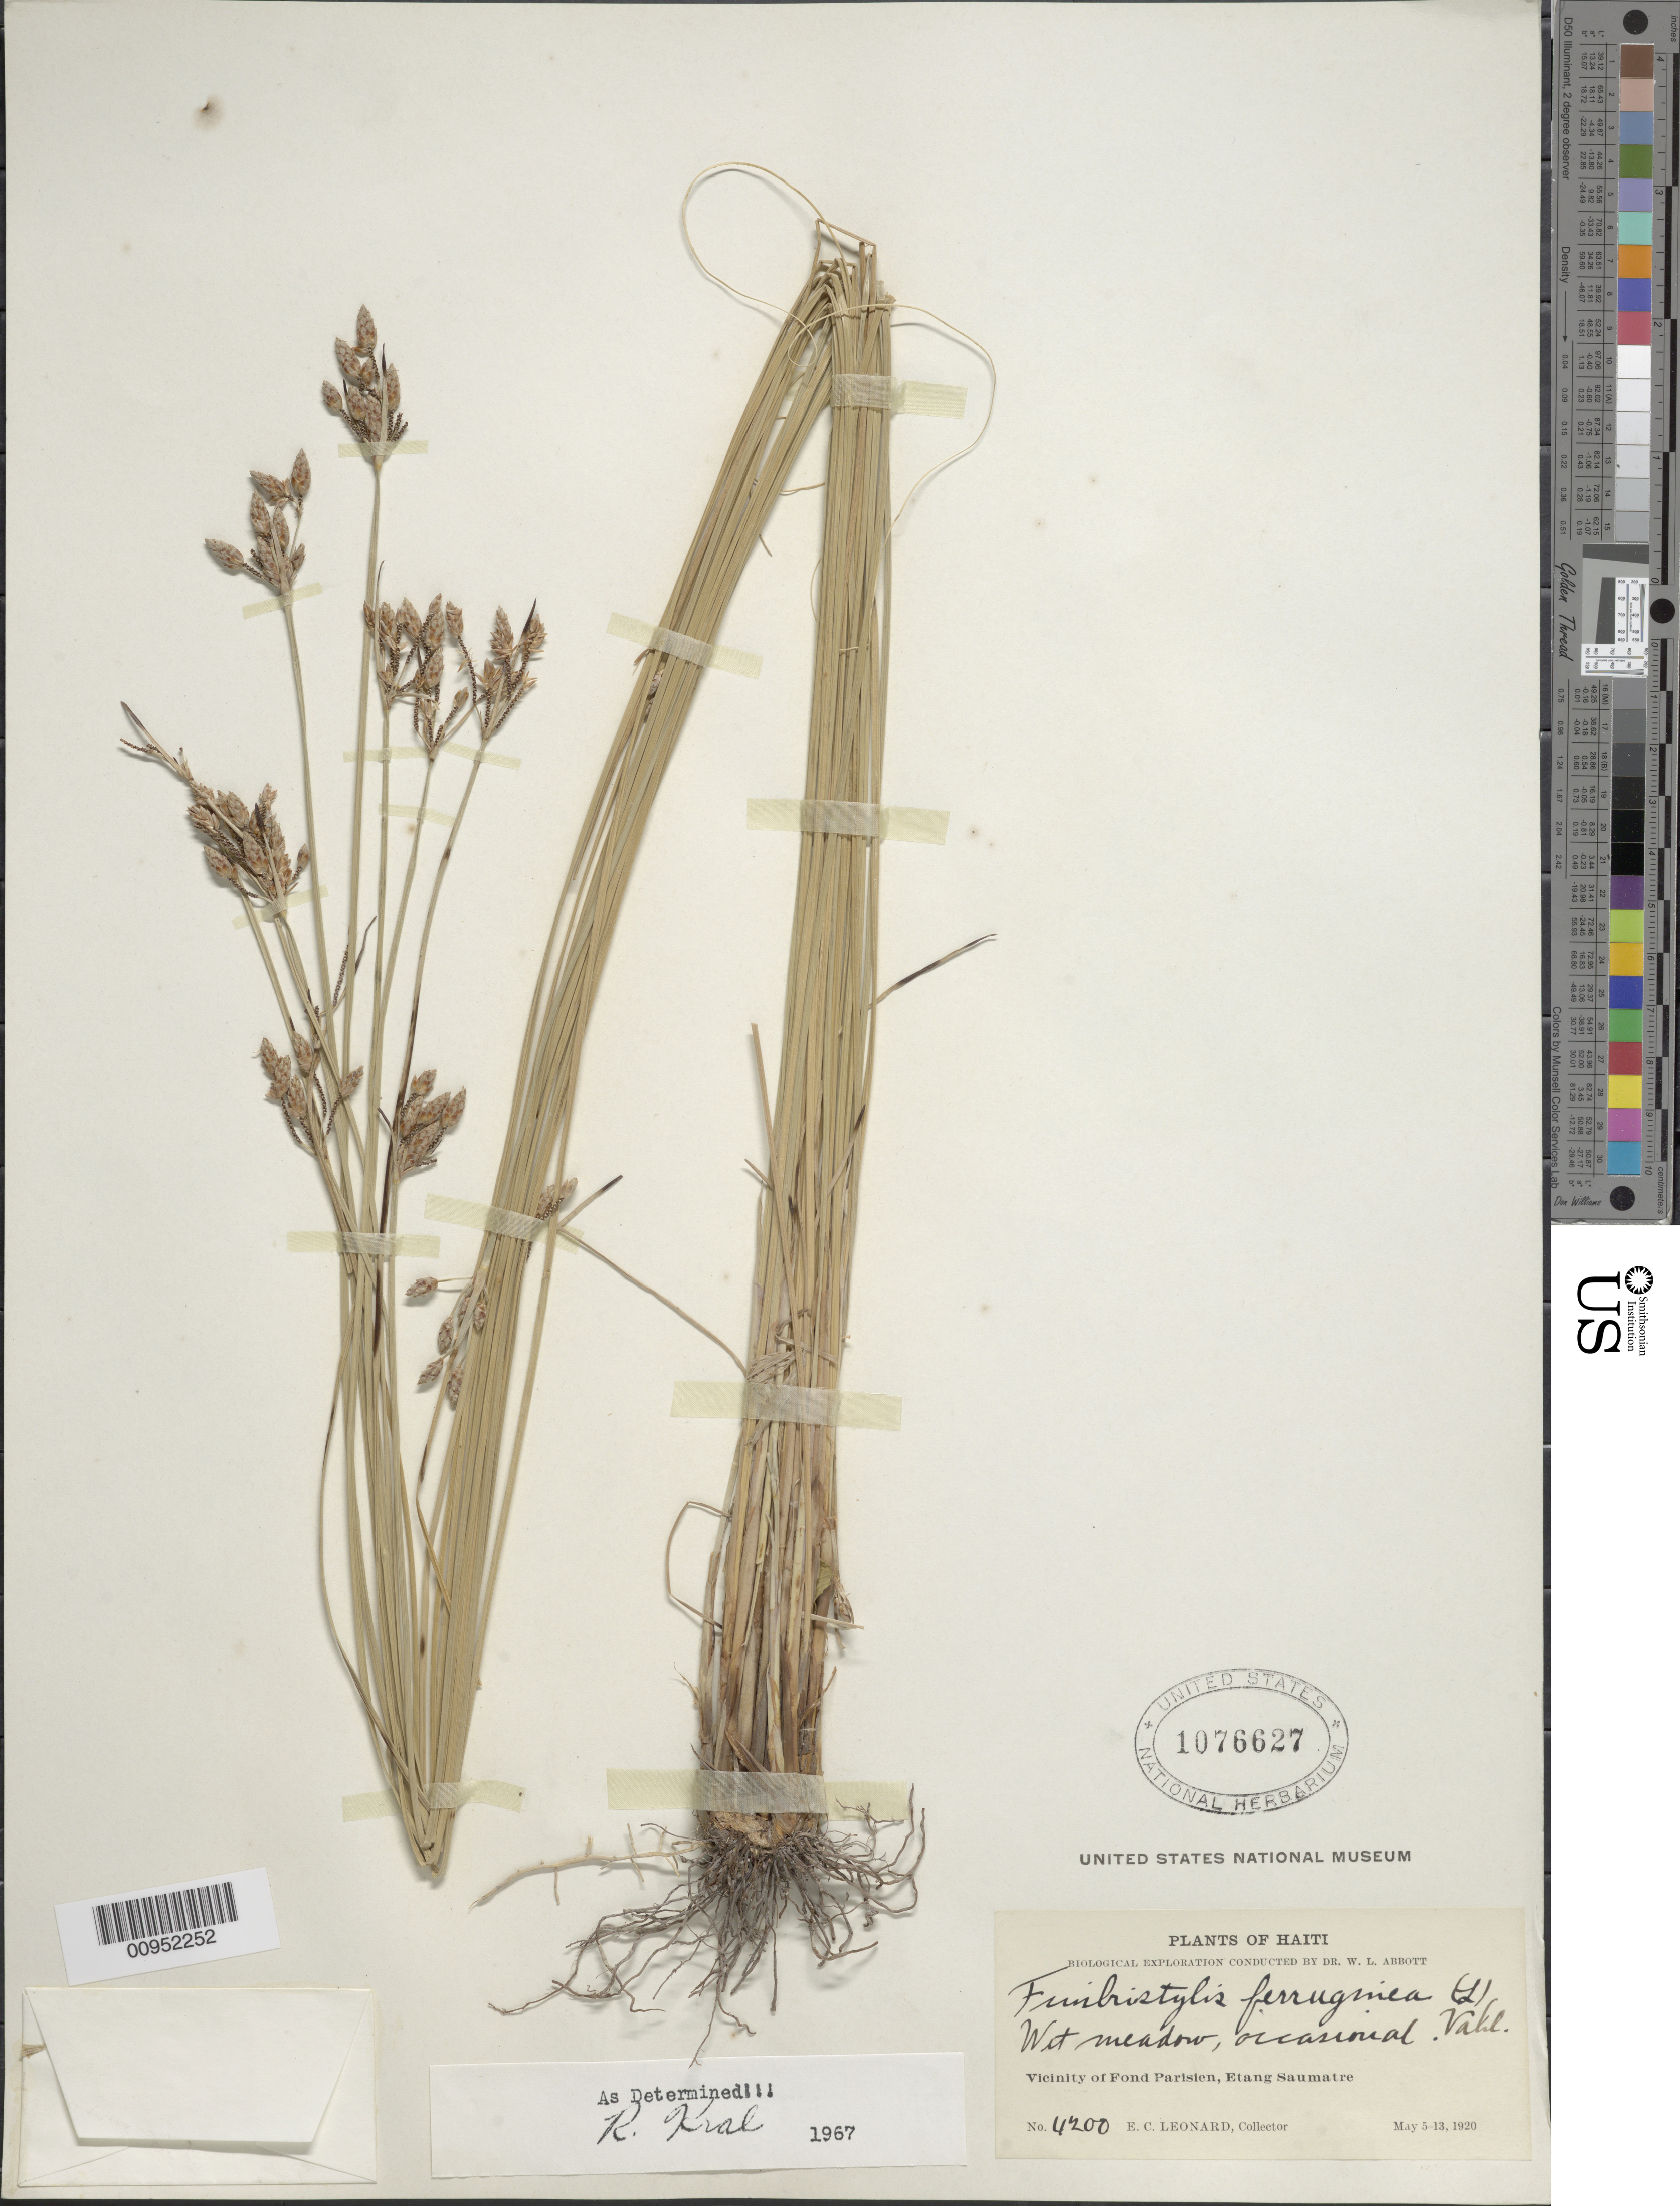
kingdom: Plantae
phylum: Tracheophyta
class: Liliopsida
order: Poales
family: Cyperaceae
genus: Fimbristylis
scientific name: Fimbristylis ferruginea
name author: (L.) Vahl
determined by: Kral, Robert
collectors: E. C. Leonard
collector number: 4200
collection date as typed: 05 May 1920 to 13 May 1920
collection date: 1920-05-05/1920-05-13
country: Haiti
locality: meadow, vicinity of Fond Parisien, Etang Saumatre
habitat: Wet meadow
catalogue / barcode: US 1076627